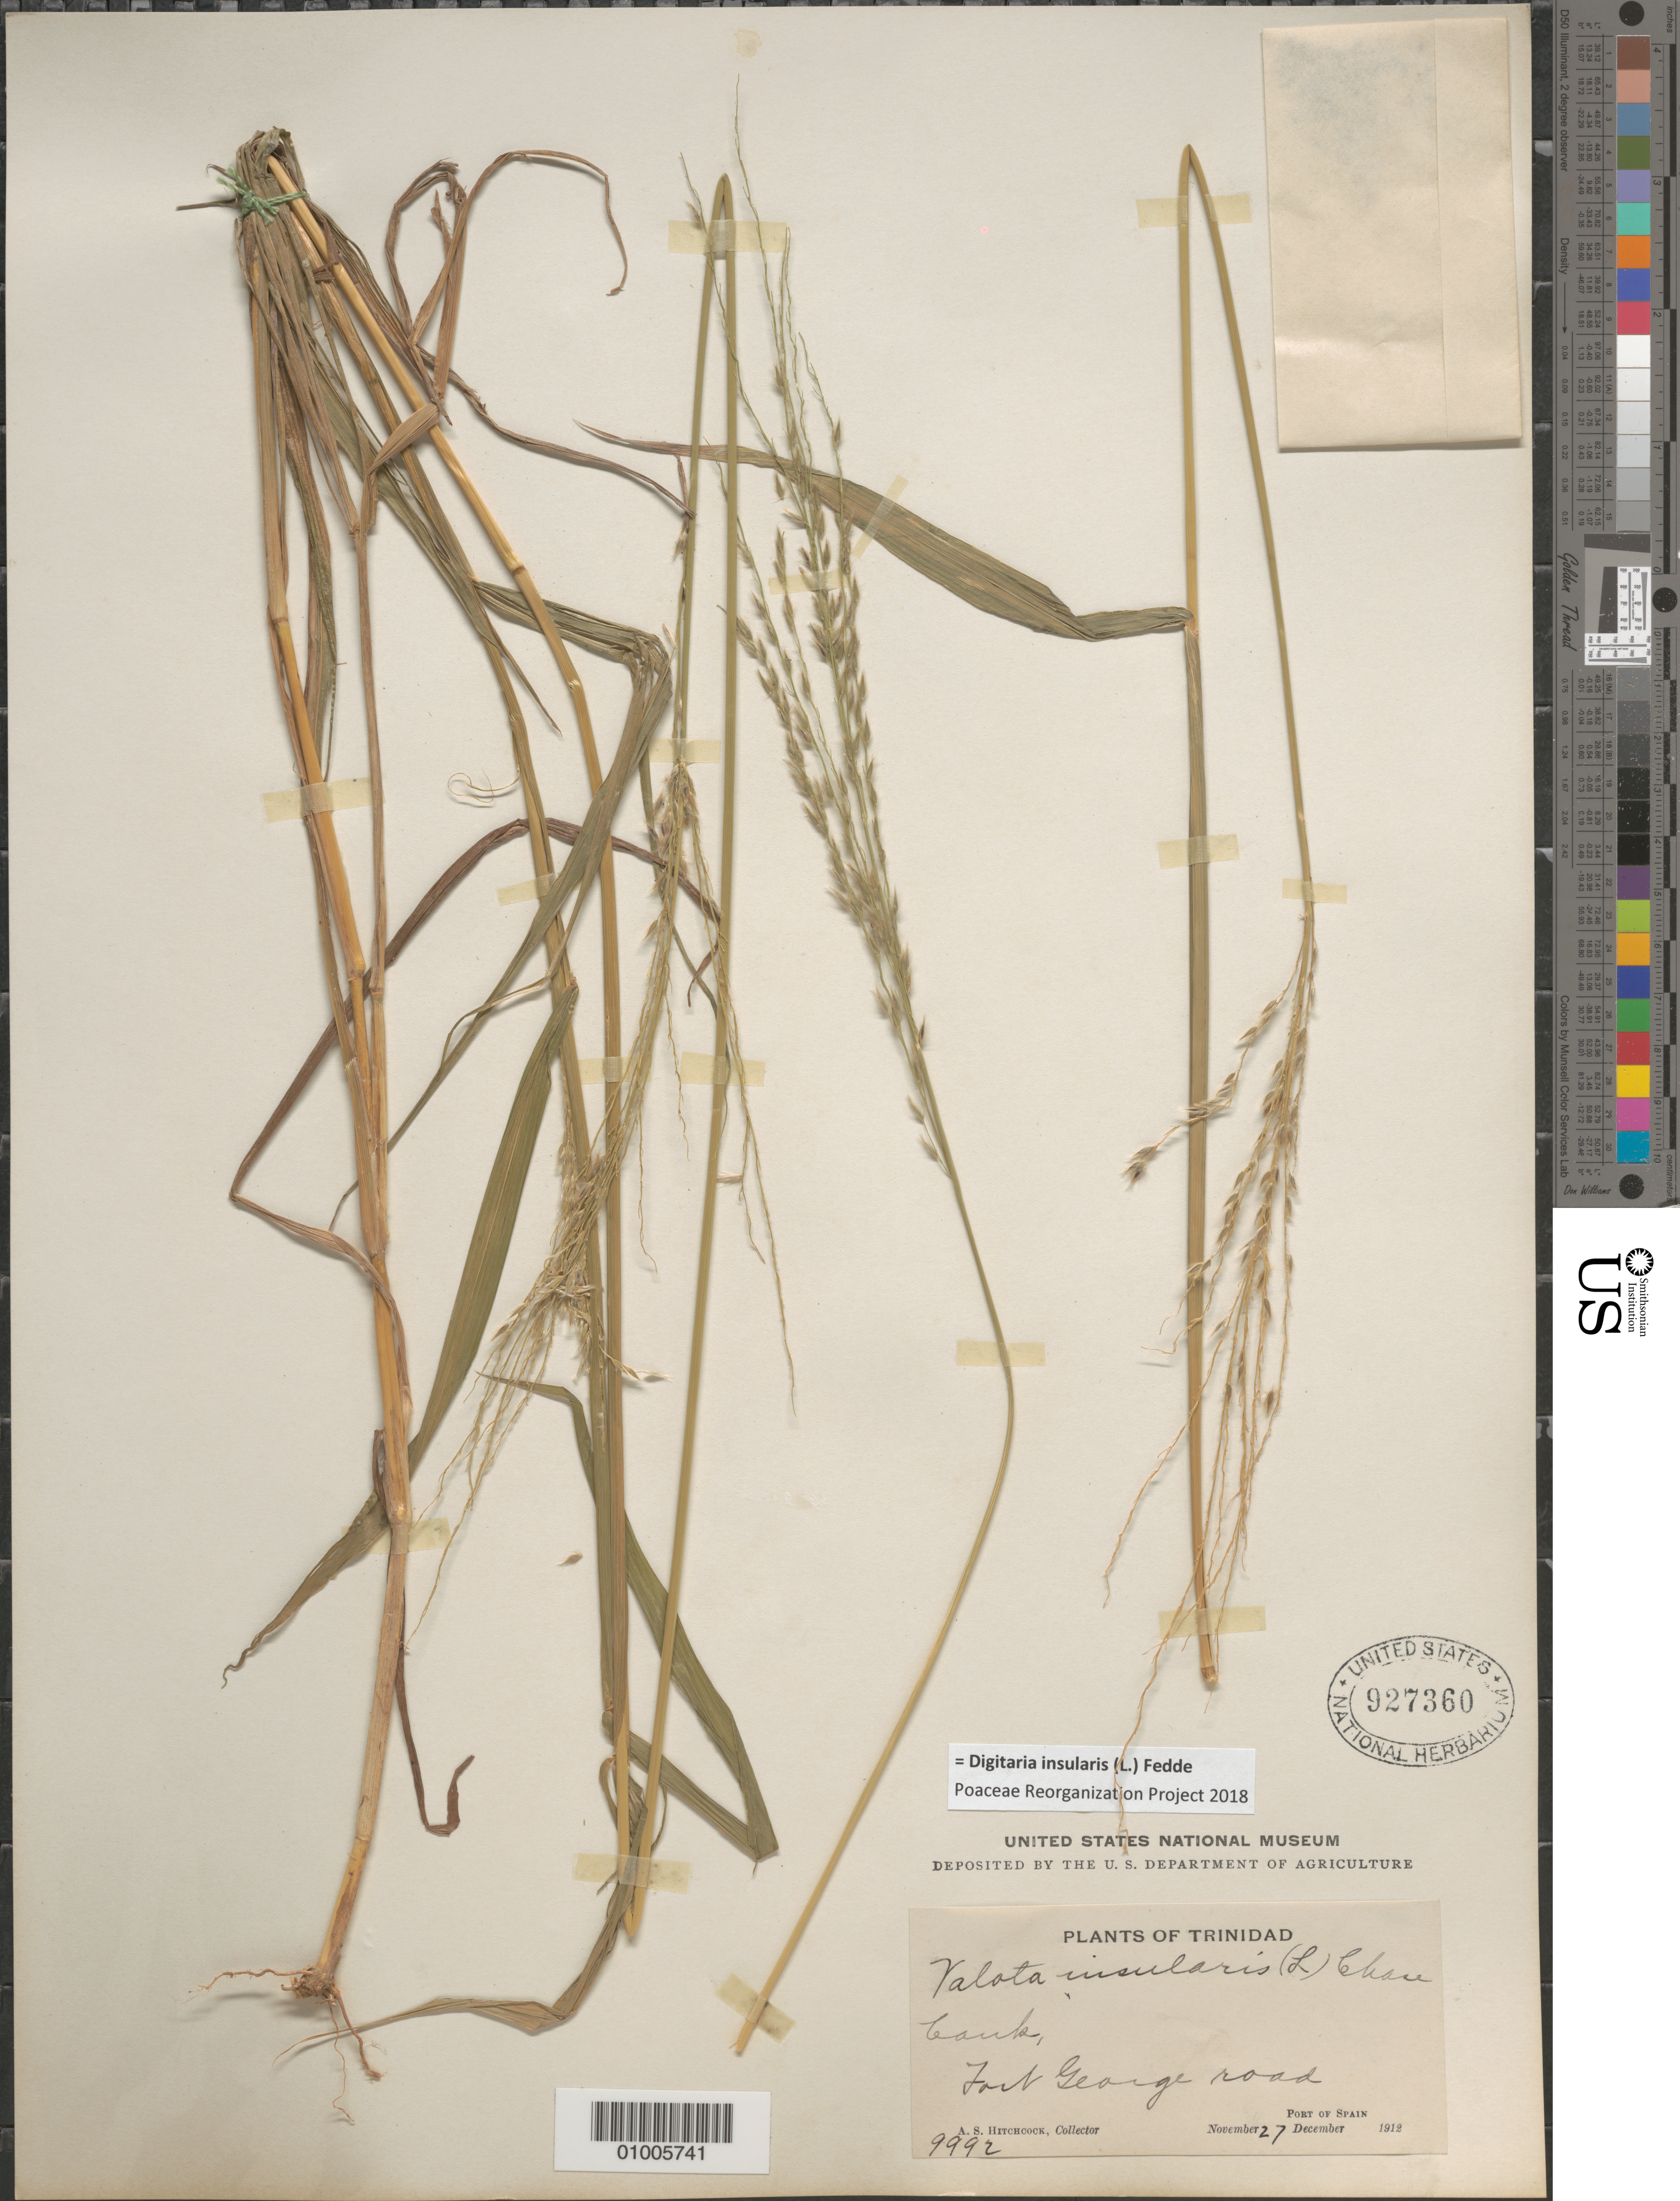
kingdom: Plantae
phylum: Tracheophyta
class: Liliopsida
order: Poales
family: Poaceae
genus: Digitaria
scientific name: Digitaria insularis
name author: (L.) Mez ex Ekman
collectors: A. S. Hitchcock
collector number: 9992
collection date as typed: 27 Nov 1912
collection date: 1912-11-27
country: Trinidad and Tobago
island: Trinidad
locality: fork George Road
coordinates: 0 N, 0 E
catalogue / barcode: US 927360